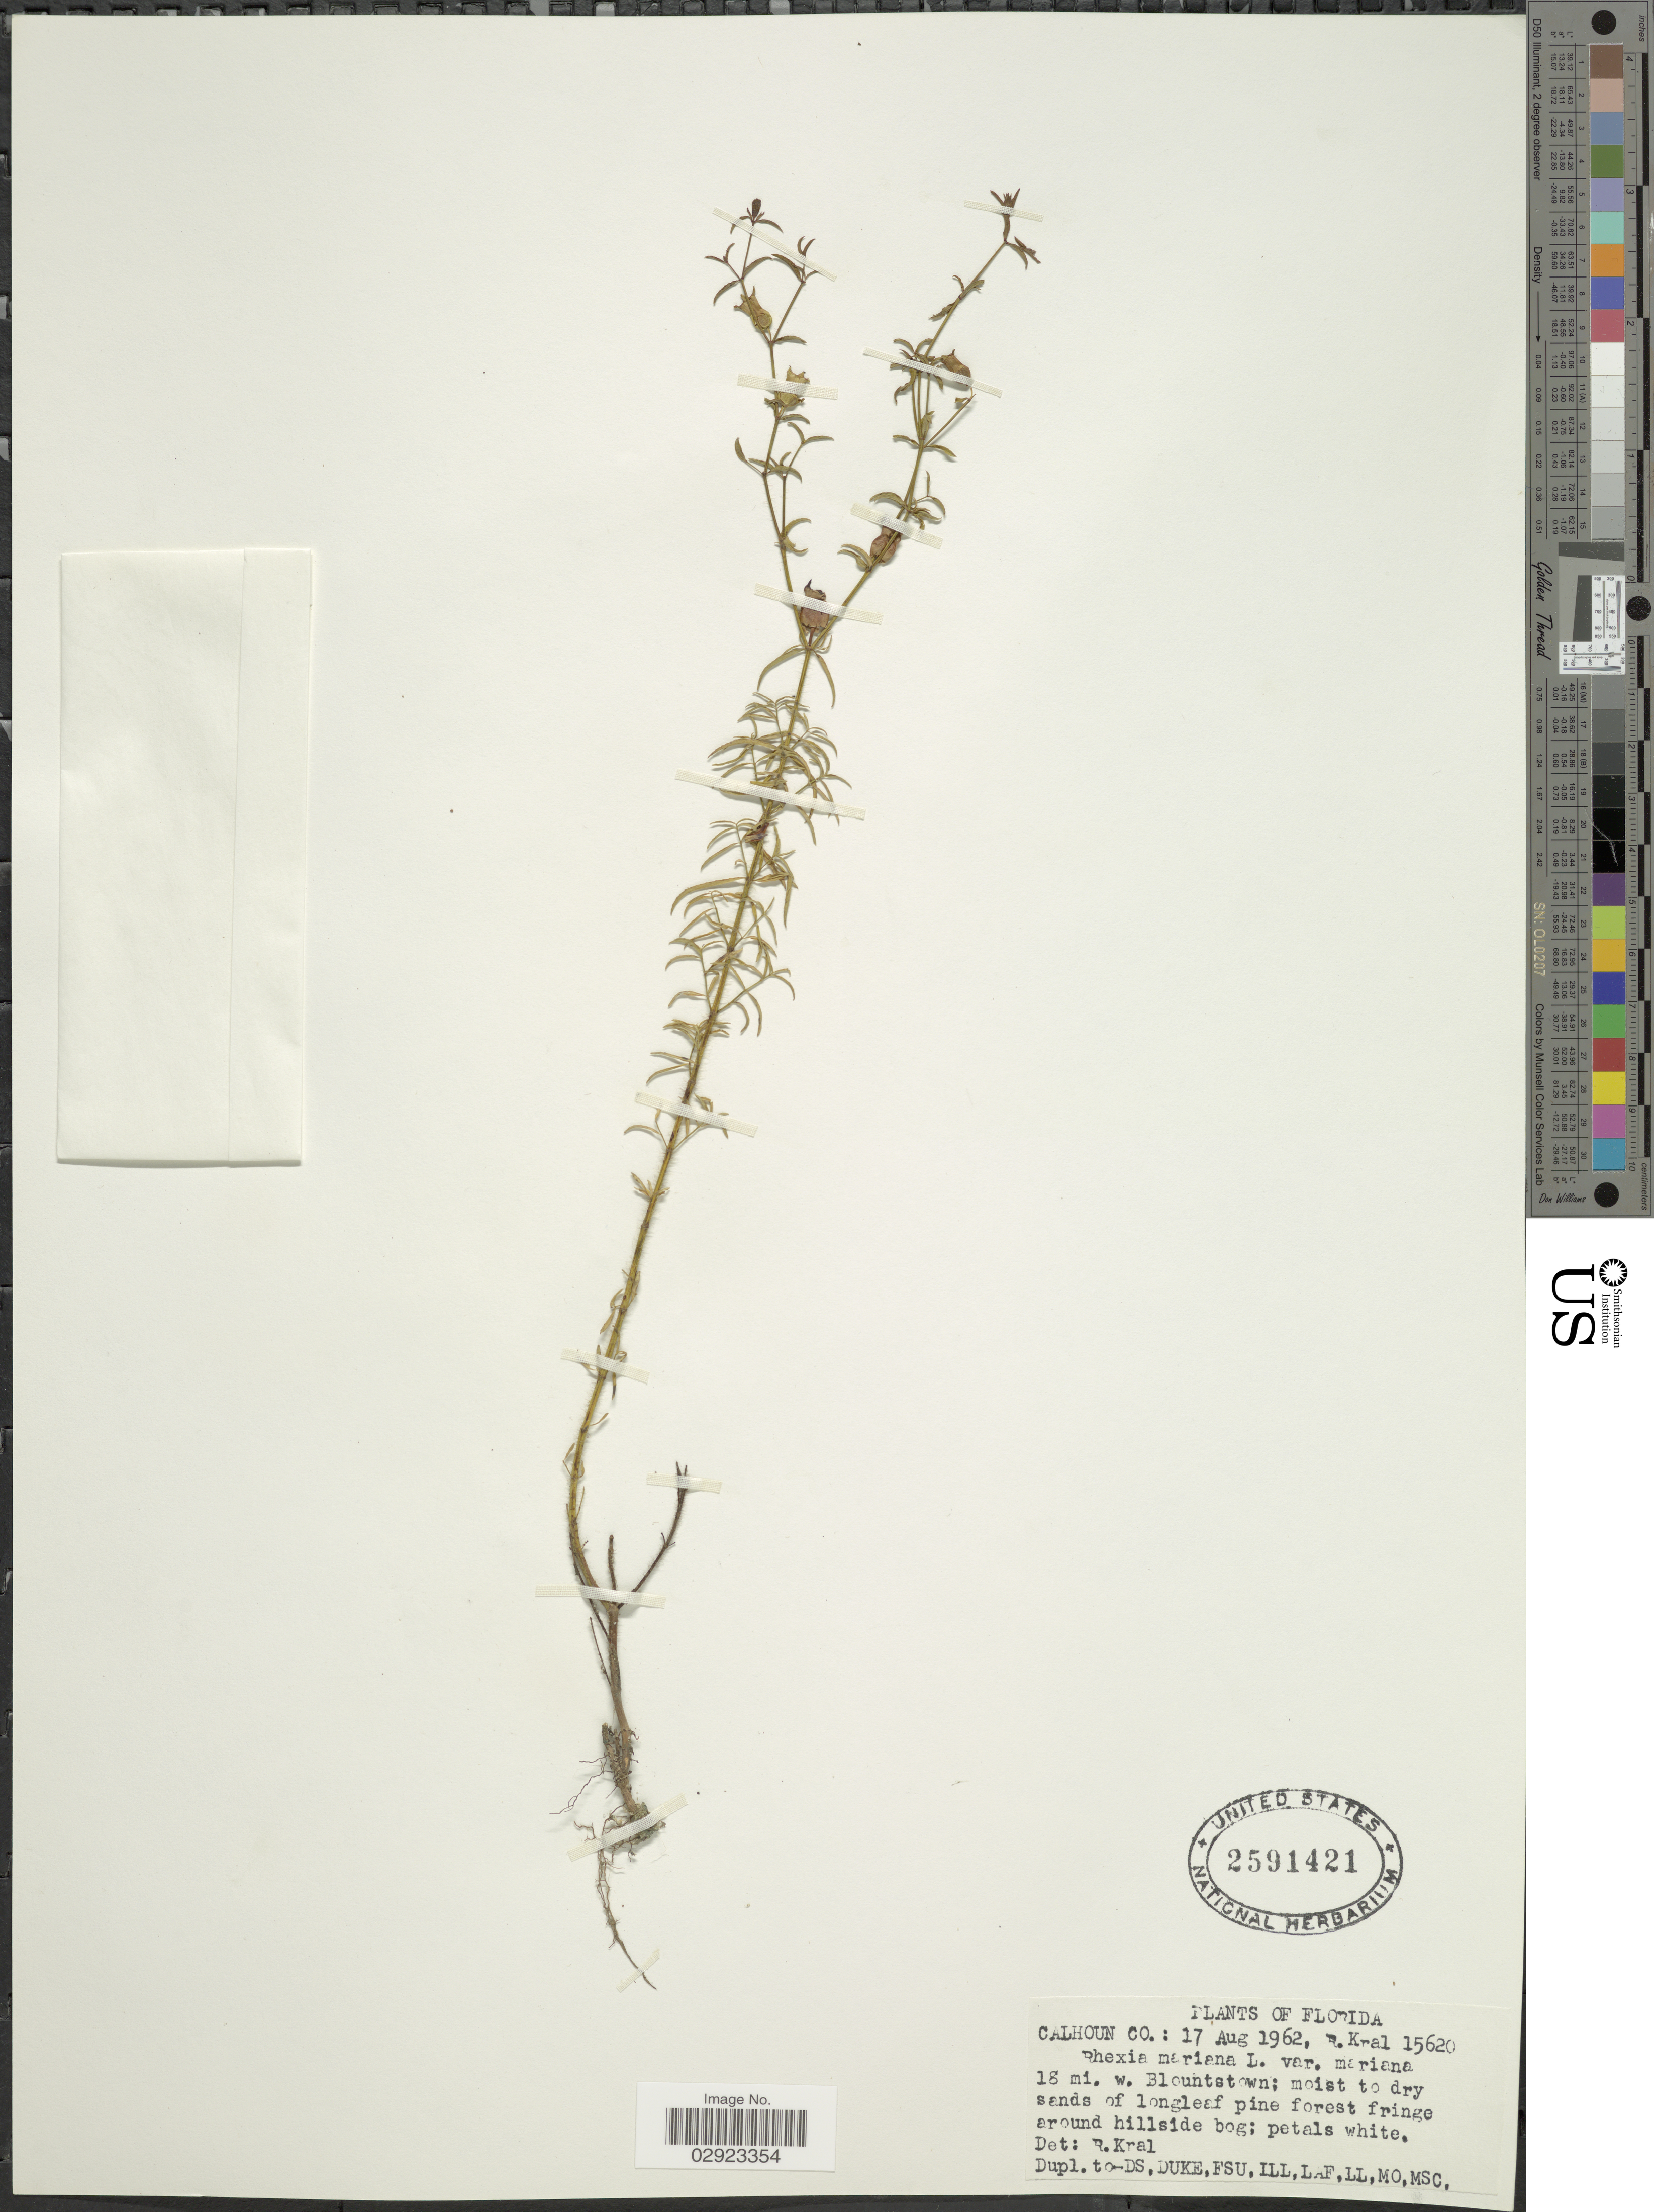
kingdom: Plantae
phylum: Tracheophyta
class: Magnoliopsida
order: Myrtales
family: Melastomataceae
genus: Rhexia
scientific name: Rhexia mariana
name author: L.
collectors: R. Kral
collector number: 15620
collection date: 1962-08-17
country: United States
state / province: Florida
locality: Calhoun Co., 18 mi. w. Blountstown.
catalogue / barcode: US 2591421